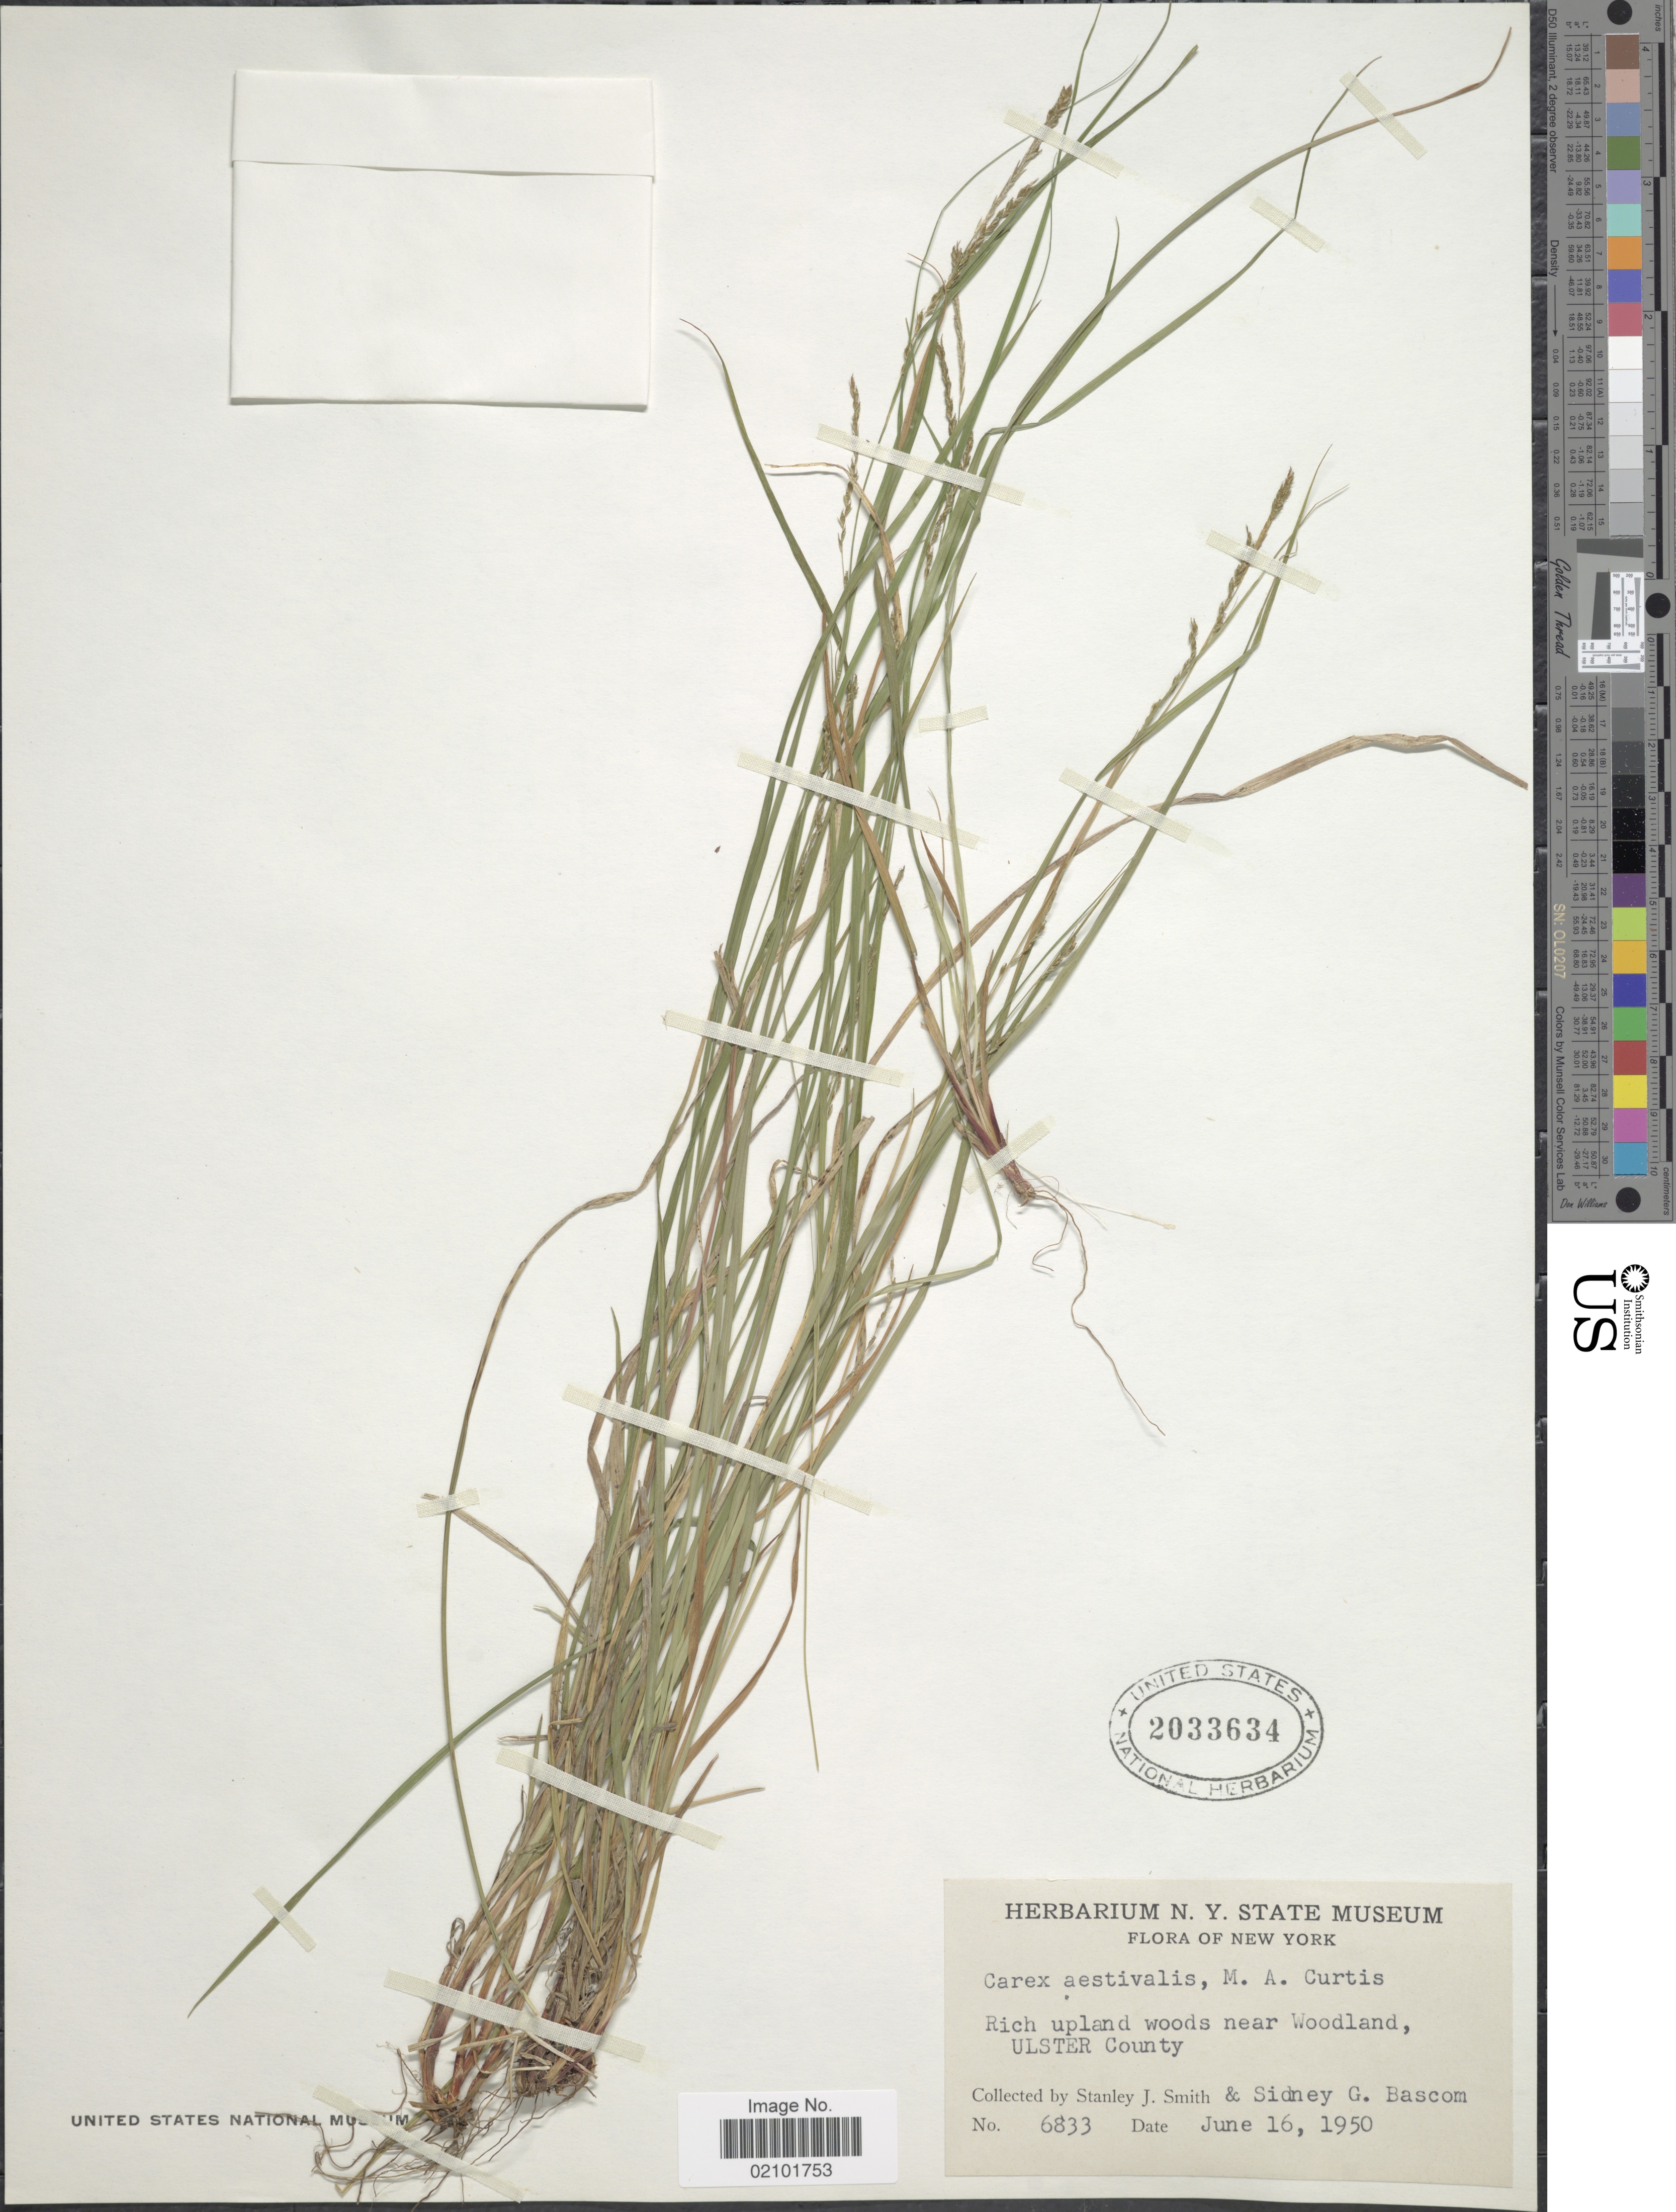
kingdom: Plantae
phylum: Tracheophyta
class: Liliopsida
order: Poales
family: Cyperaceae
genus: Carex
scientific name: Carex aestivalis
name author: M.A. Curtis ex A. Gray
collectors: S. Smith & S. Bascom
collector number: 6833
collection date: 1950-06-16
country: United States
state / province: New York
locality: Near Woodland, Ulster County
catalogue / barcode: US 2033634